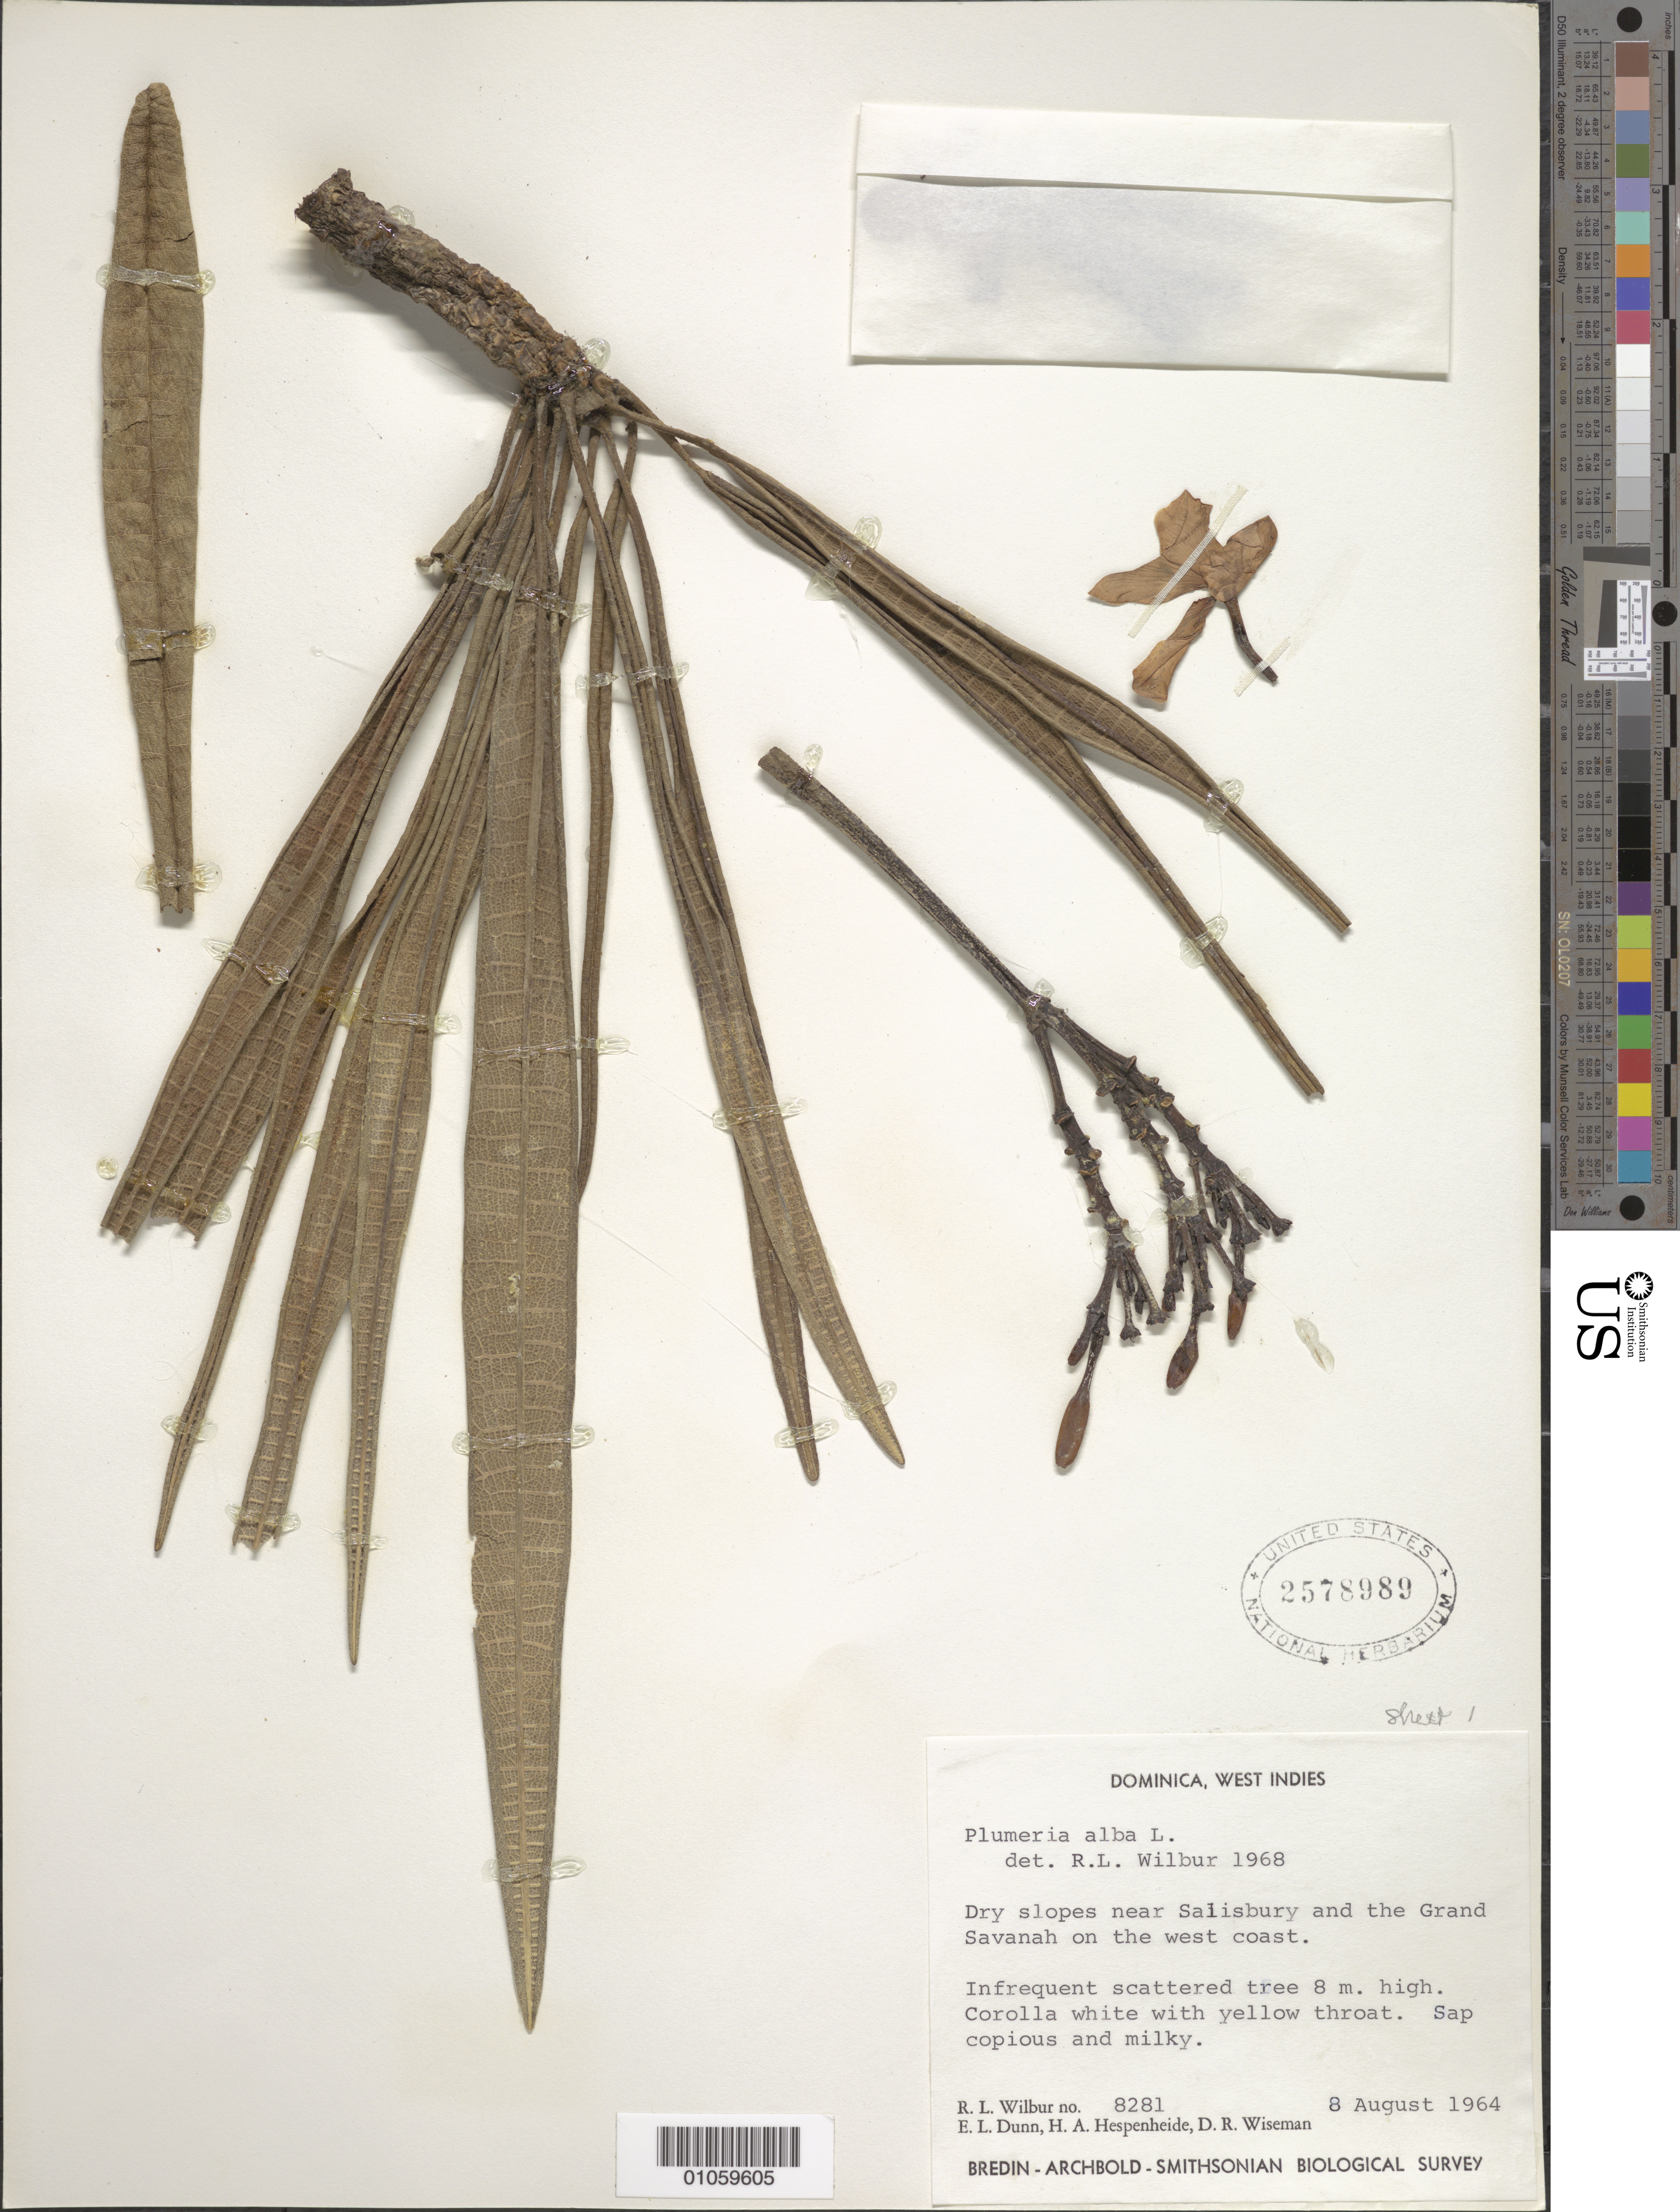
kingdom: Plantae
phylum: Tracheophyta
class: Magnoliopsida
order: Gentianales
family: Apocynaceae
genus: Plumeria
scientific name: Plumeria alba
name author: L.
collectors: R. L. Wilbur, E. Dunn, H. A. Hespenheide & D. R. Wiseman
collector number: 8281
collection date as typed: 08 Aug 1964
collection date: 1964-08-08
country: Dominica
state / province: St. Joseph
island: Dominica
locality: Near Salisbury and the Grand Savanah on the west coast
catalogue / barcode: US 2578989